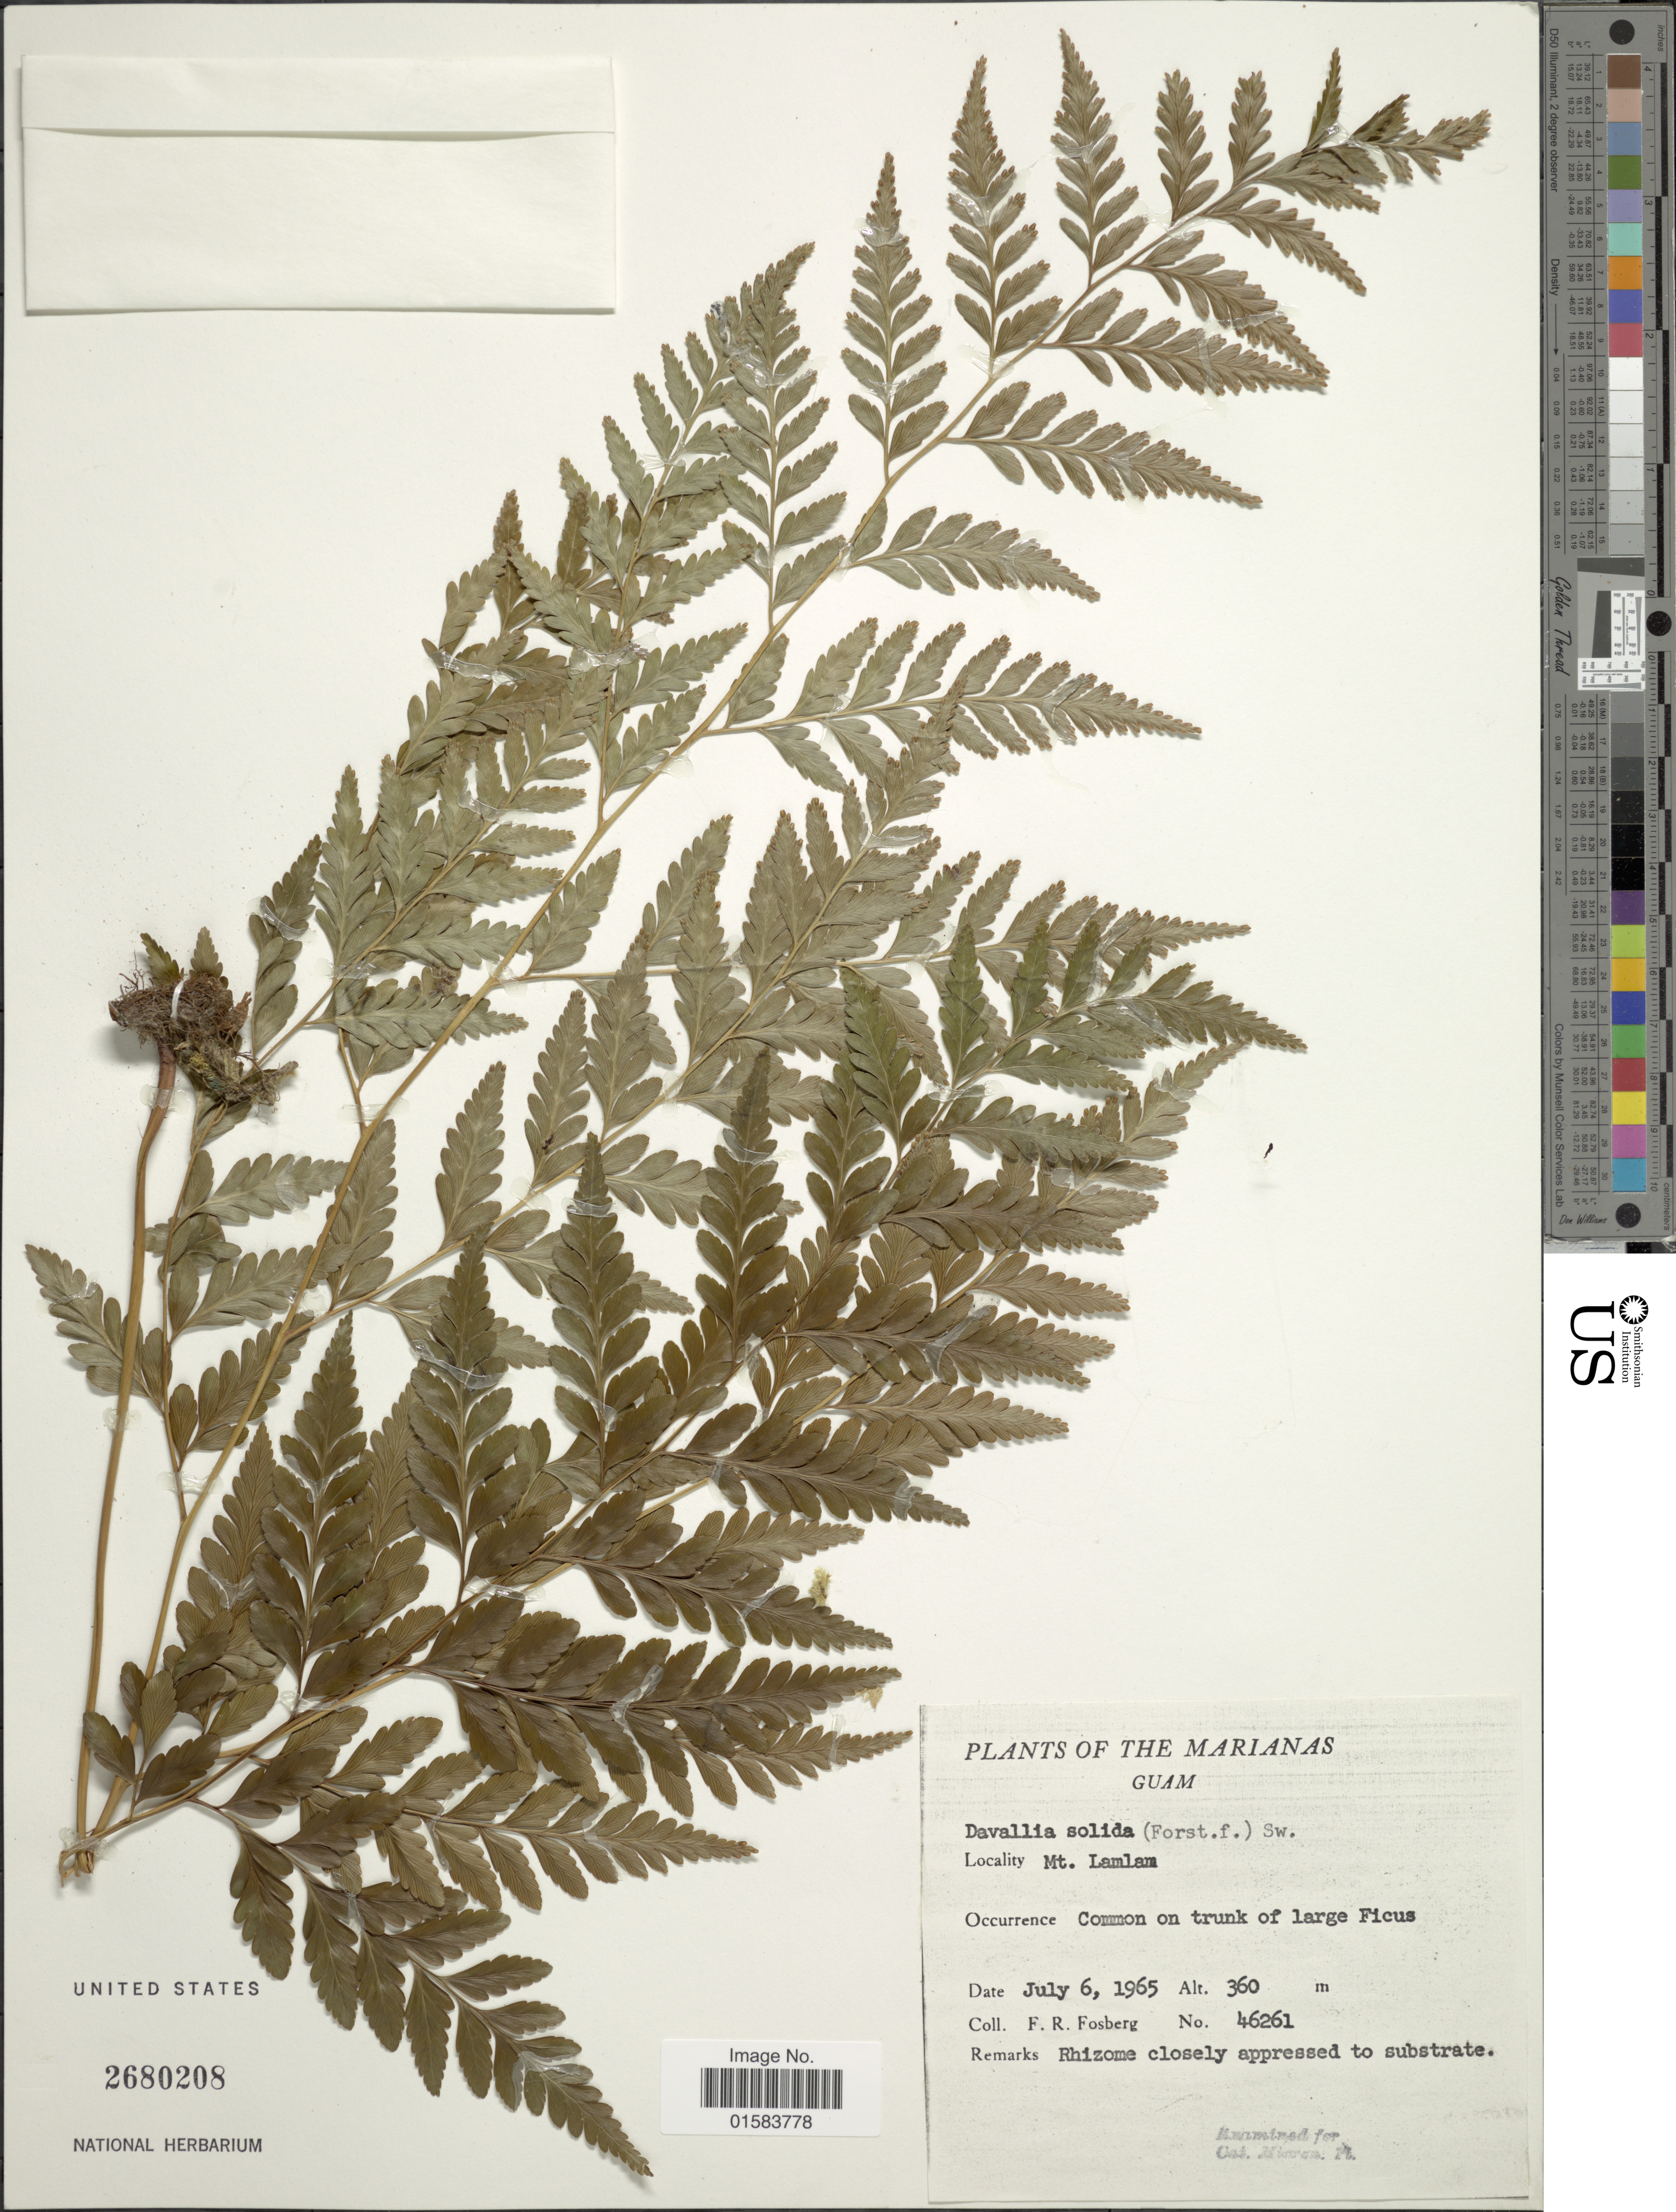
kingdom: Plantae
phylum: Tracheophyta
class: Polypodiopsida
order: Polypodiales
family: Davalliaceae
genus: Davallia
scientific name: Davallia solida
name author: (G. Forst.) Sw.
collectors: F. R. Fosberg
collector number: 46261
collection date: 1965-07-06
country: Guam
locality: The Marianas, Mt. LamLam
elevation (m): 360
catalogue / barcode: US 2680208